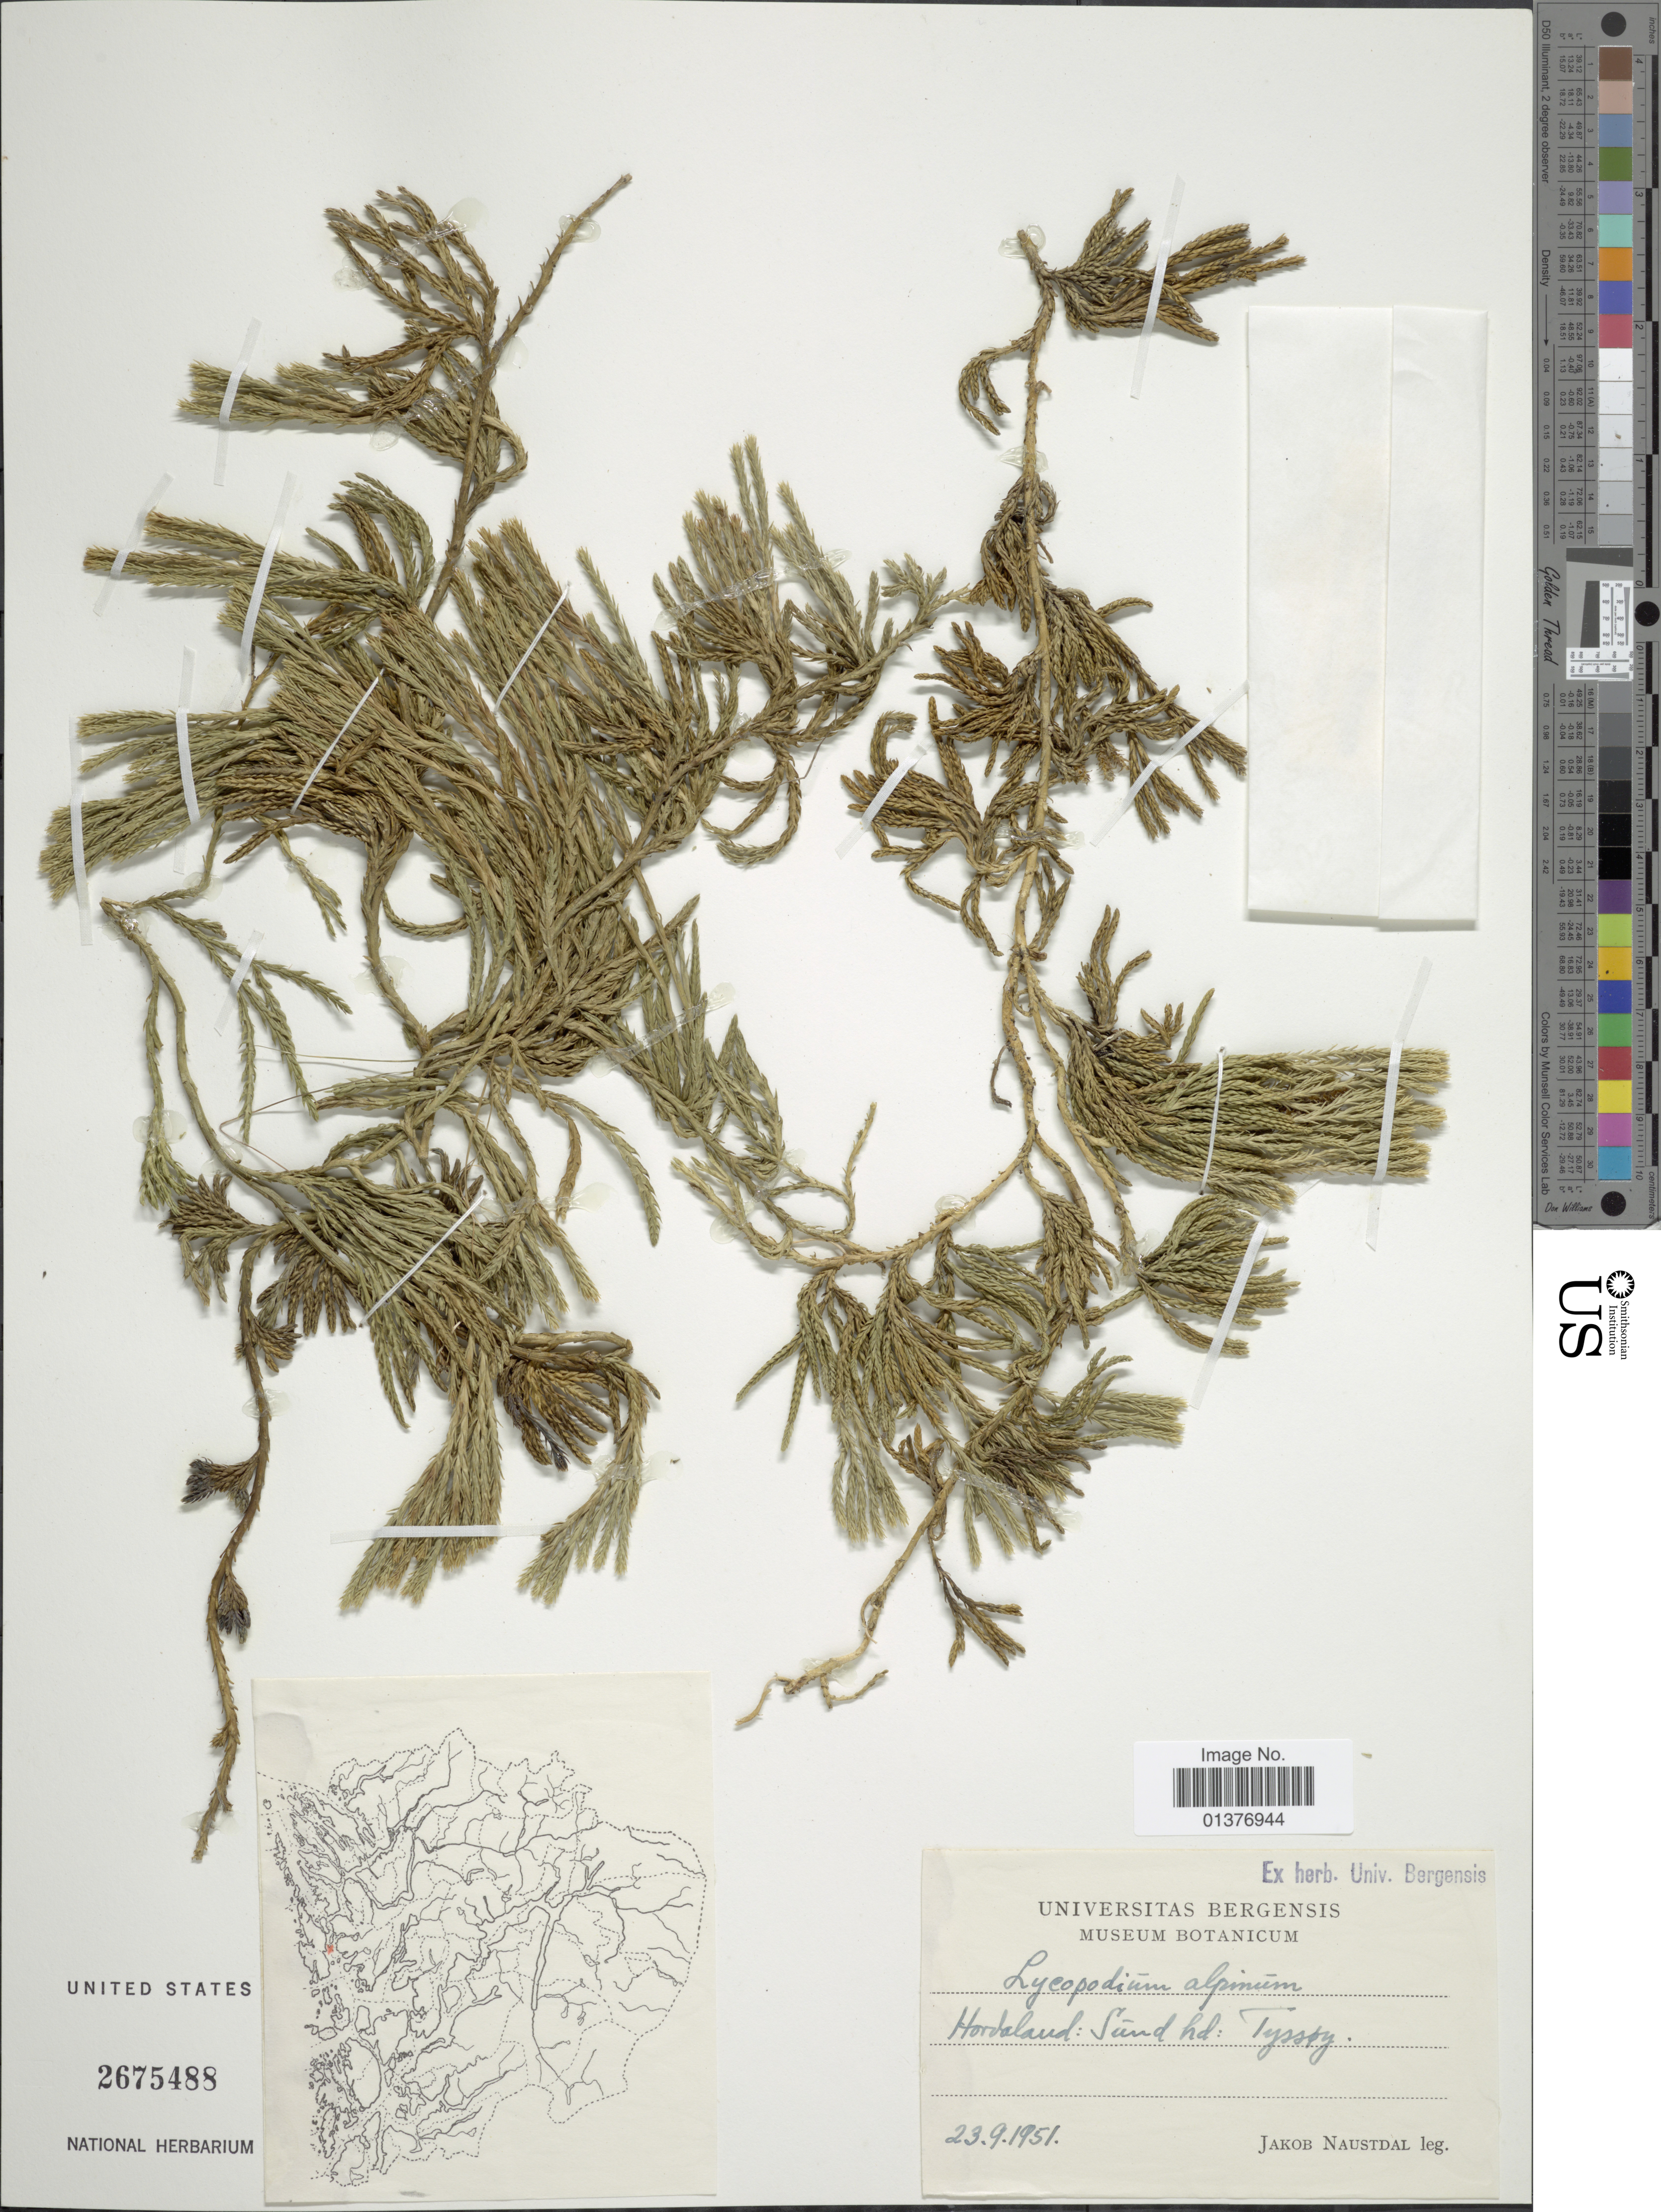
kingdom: Plantae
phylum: Tracheophyta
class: Lycopodiopsida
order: Lycopodiales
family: Lycopodiaceae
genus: Diphasiastrum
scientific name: Diphasiastrum alpinum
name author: (L.) Holub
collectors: J. Naustdal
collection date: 1951-09-23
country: Norway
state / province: Hordaland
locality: Sund hd: Tyssoy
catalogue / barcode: US 2675488